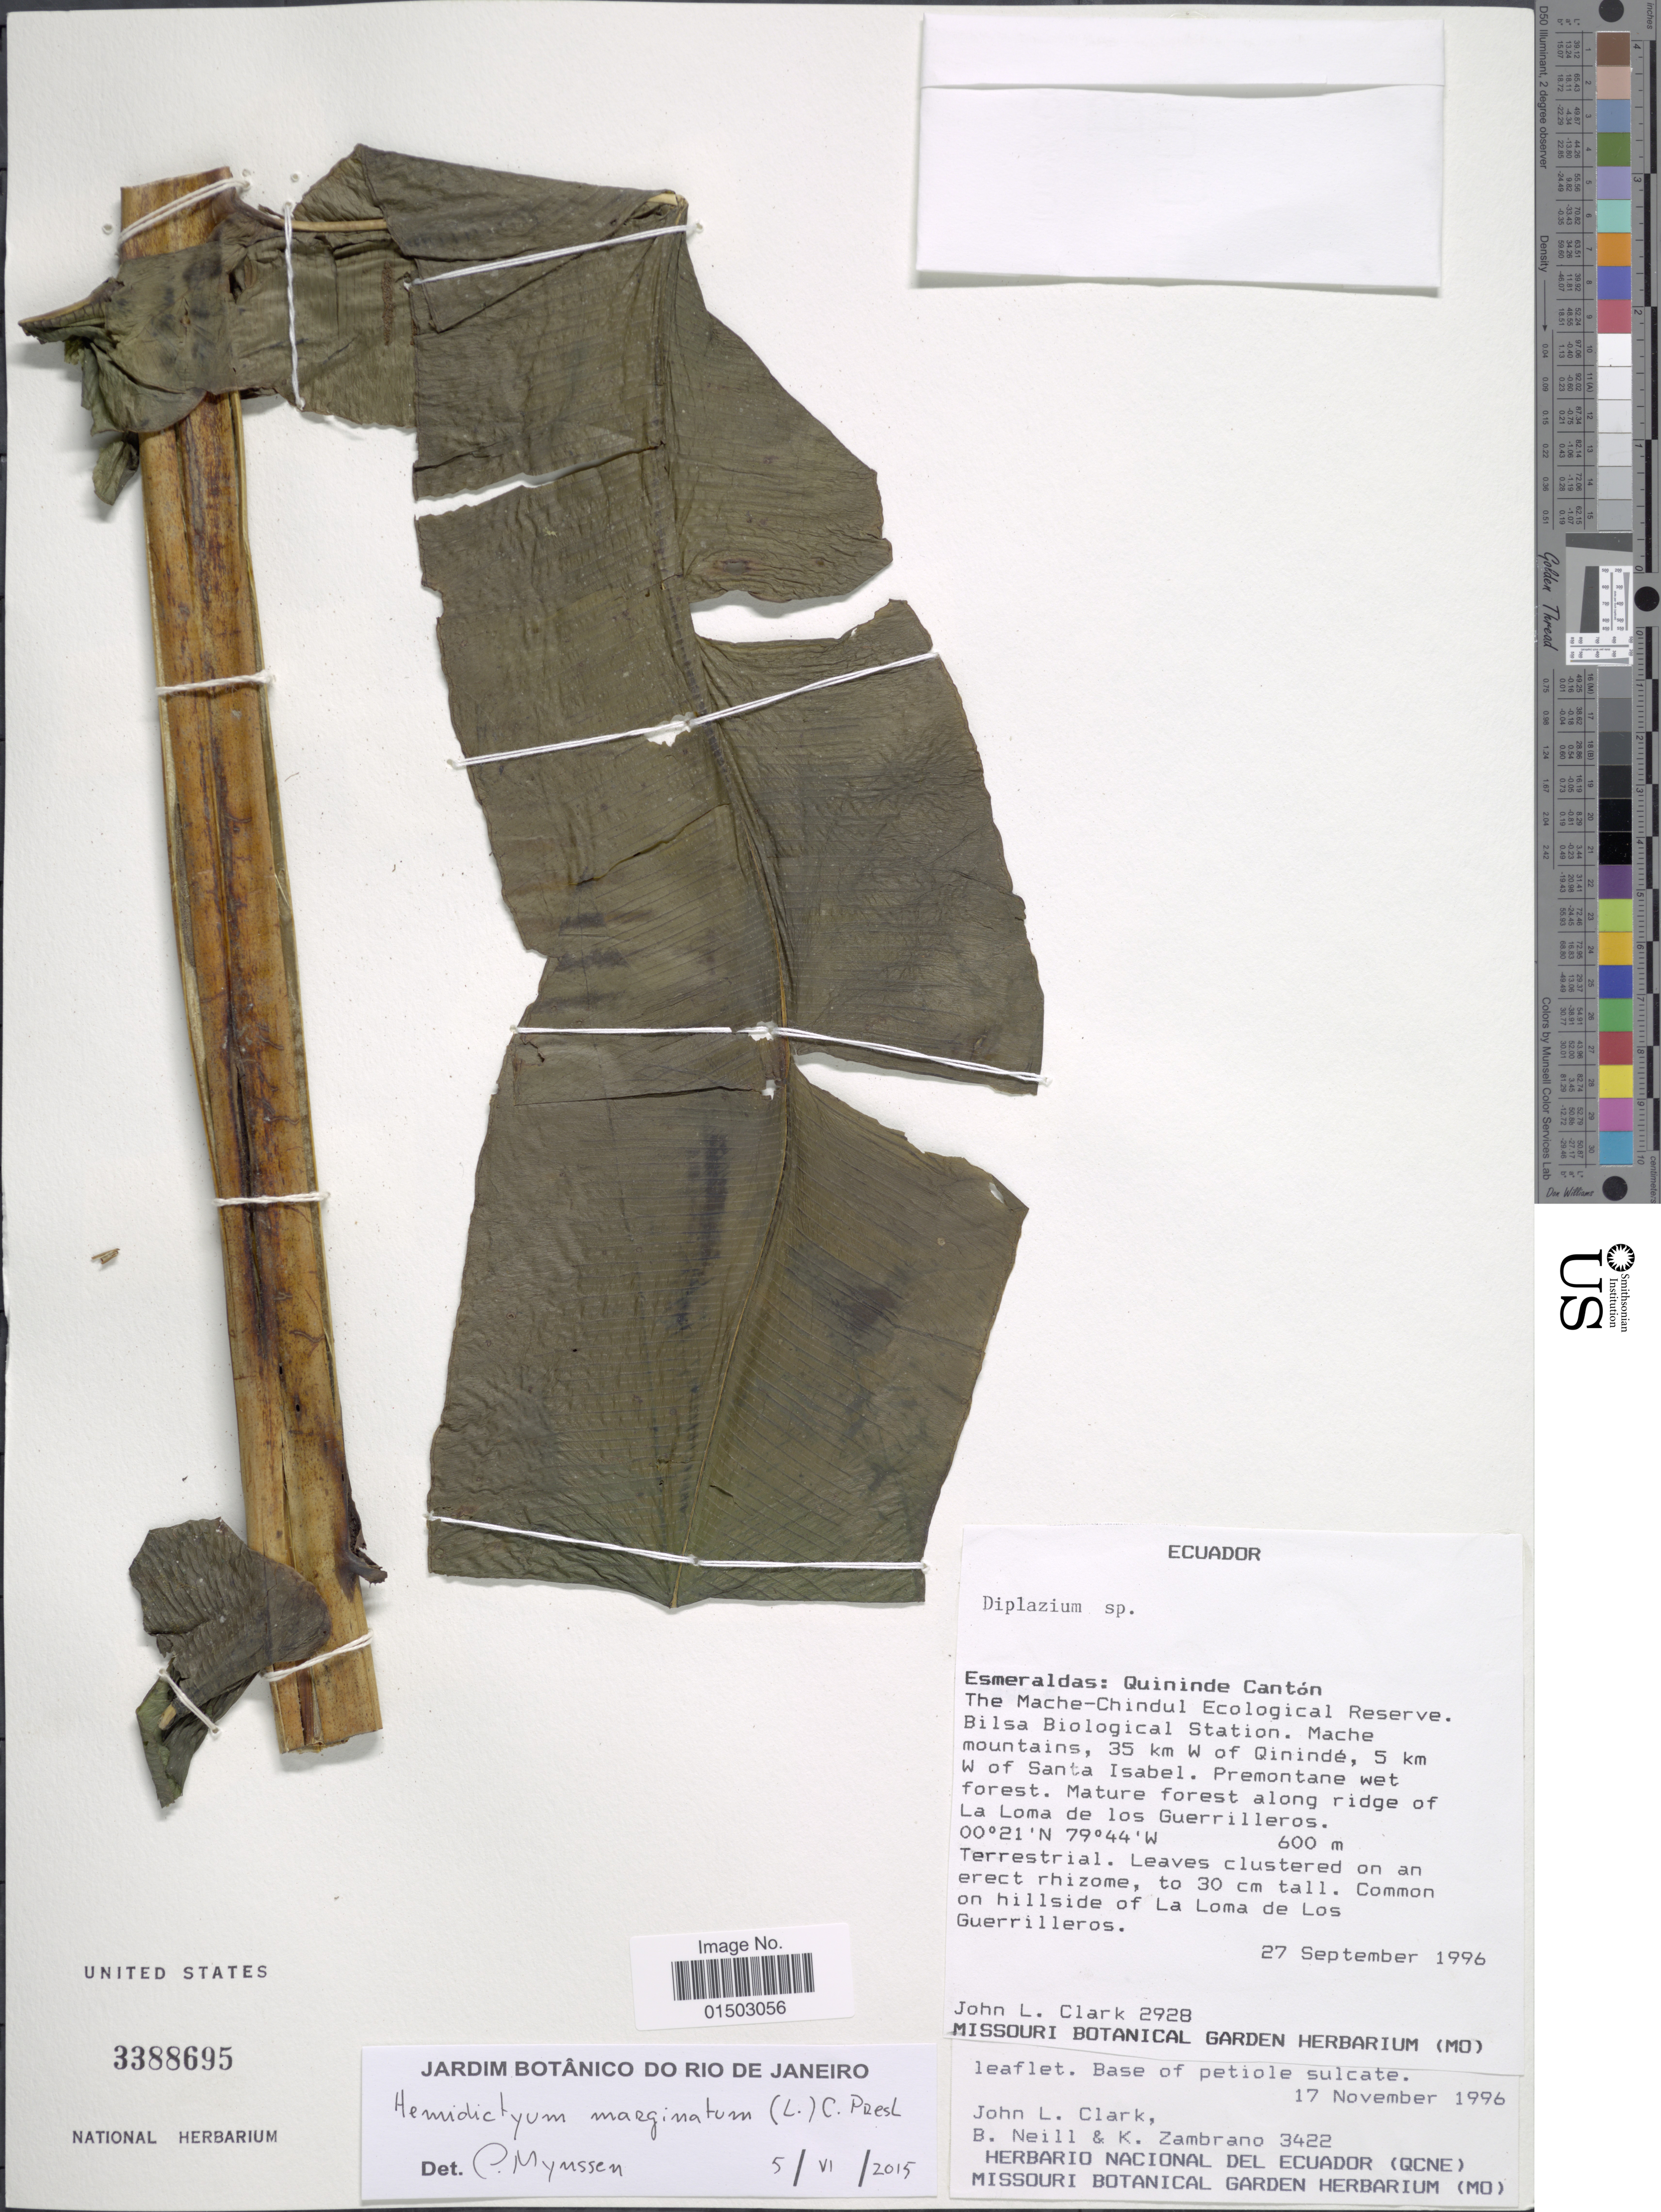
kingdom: Plantae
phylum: Tracheophyta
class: Polypodiopsida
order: Polypodiales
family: Hemidictyaceae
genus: Hemidictyum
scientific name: Hemidictyum marginatum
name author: (L.) C. Presl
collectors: J. L. Clark, B. Neill & K. Zambrano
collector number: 2928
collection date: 1993-09-27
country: Ecuador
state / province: Esmeraldas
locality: Ecuador, Esmeraldas: Quininde Cantón.The Mache- Chindul Ecological Reserve, Bilsa Biological Station. Mache mountains, 35 km W of Quininde, 5 km W of Santa Isabel, Mature forest along ridge of La Loma de los Guerrilleros.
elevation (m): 600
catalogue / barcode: US 3388695